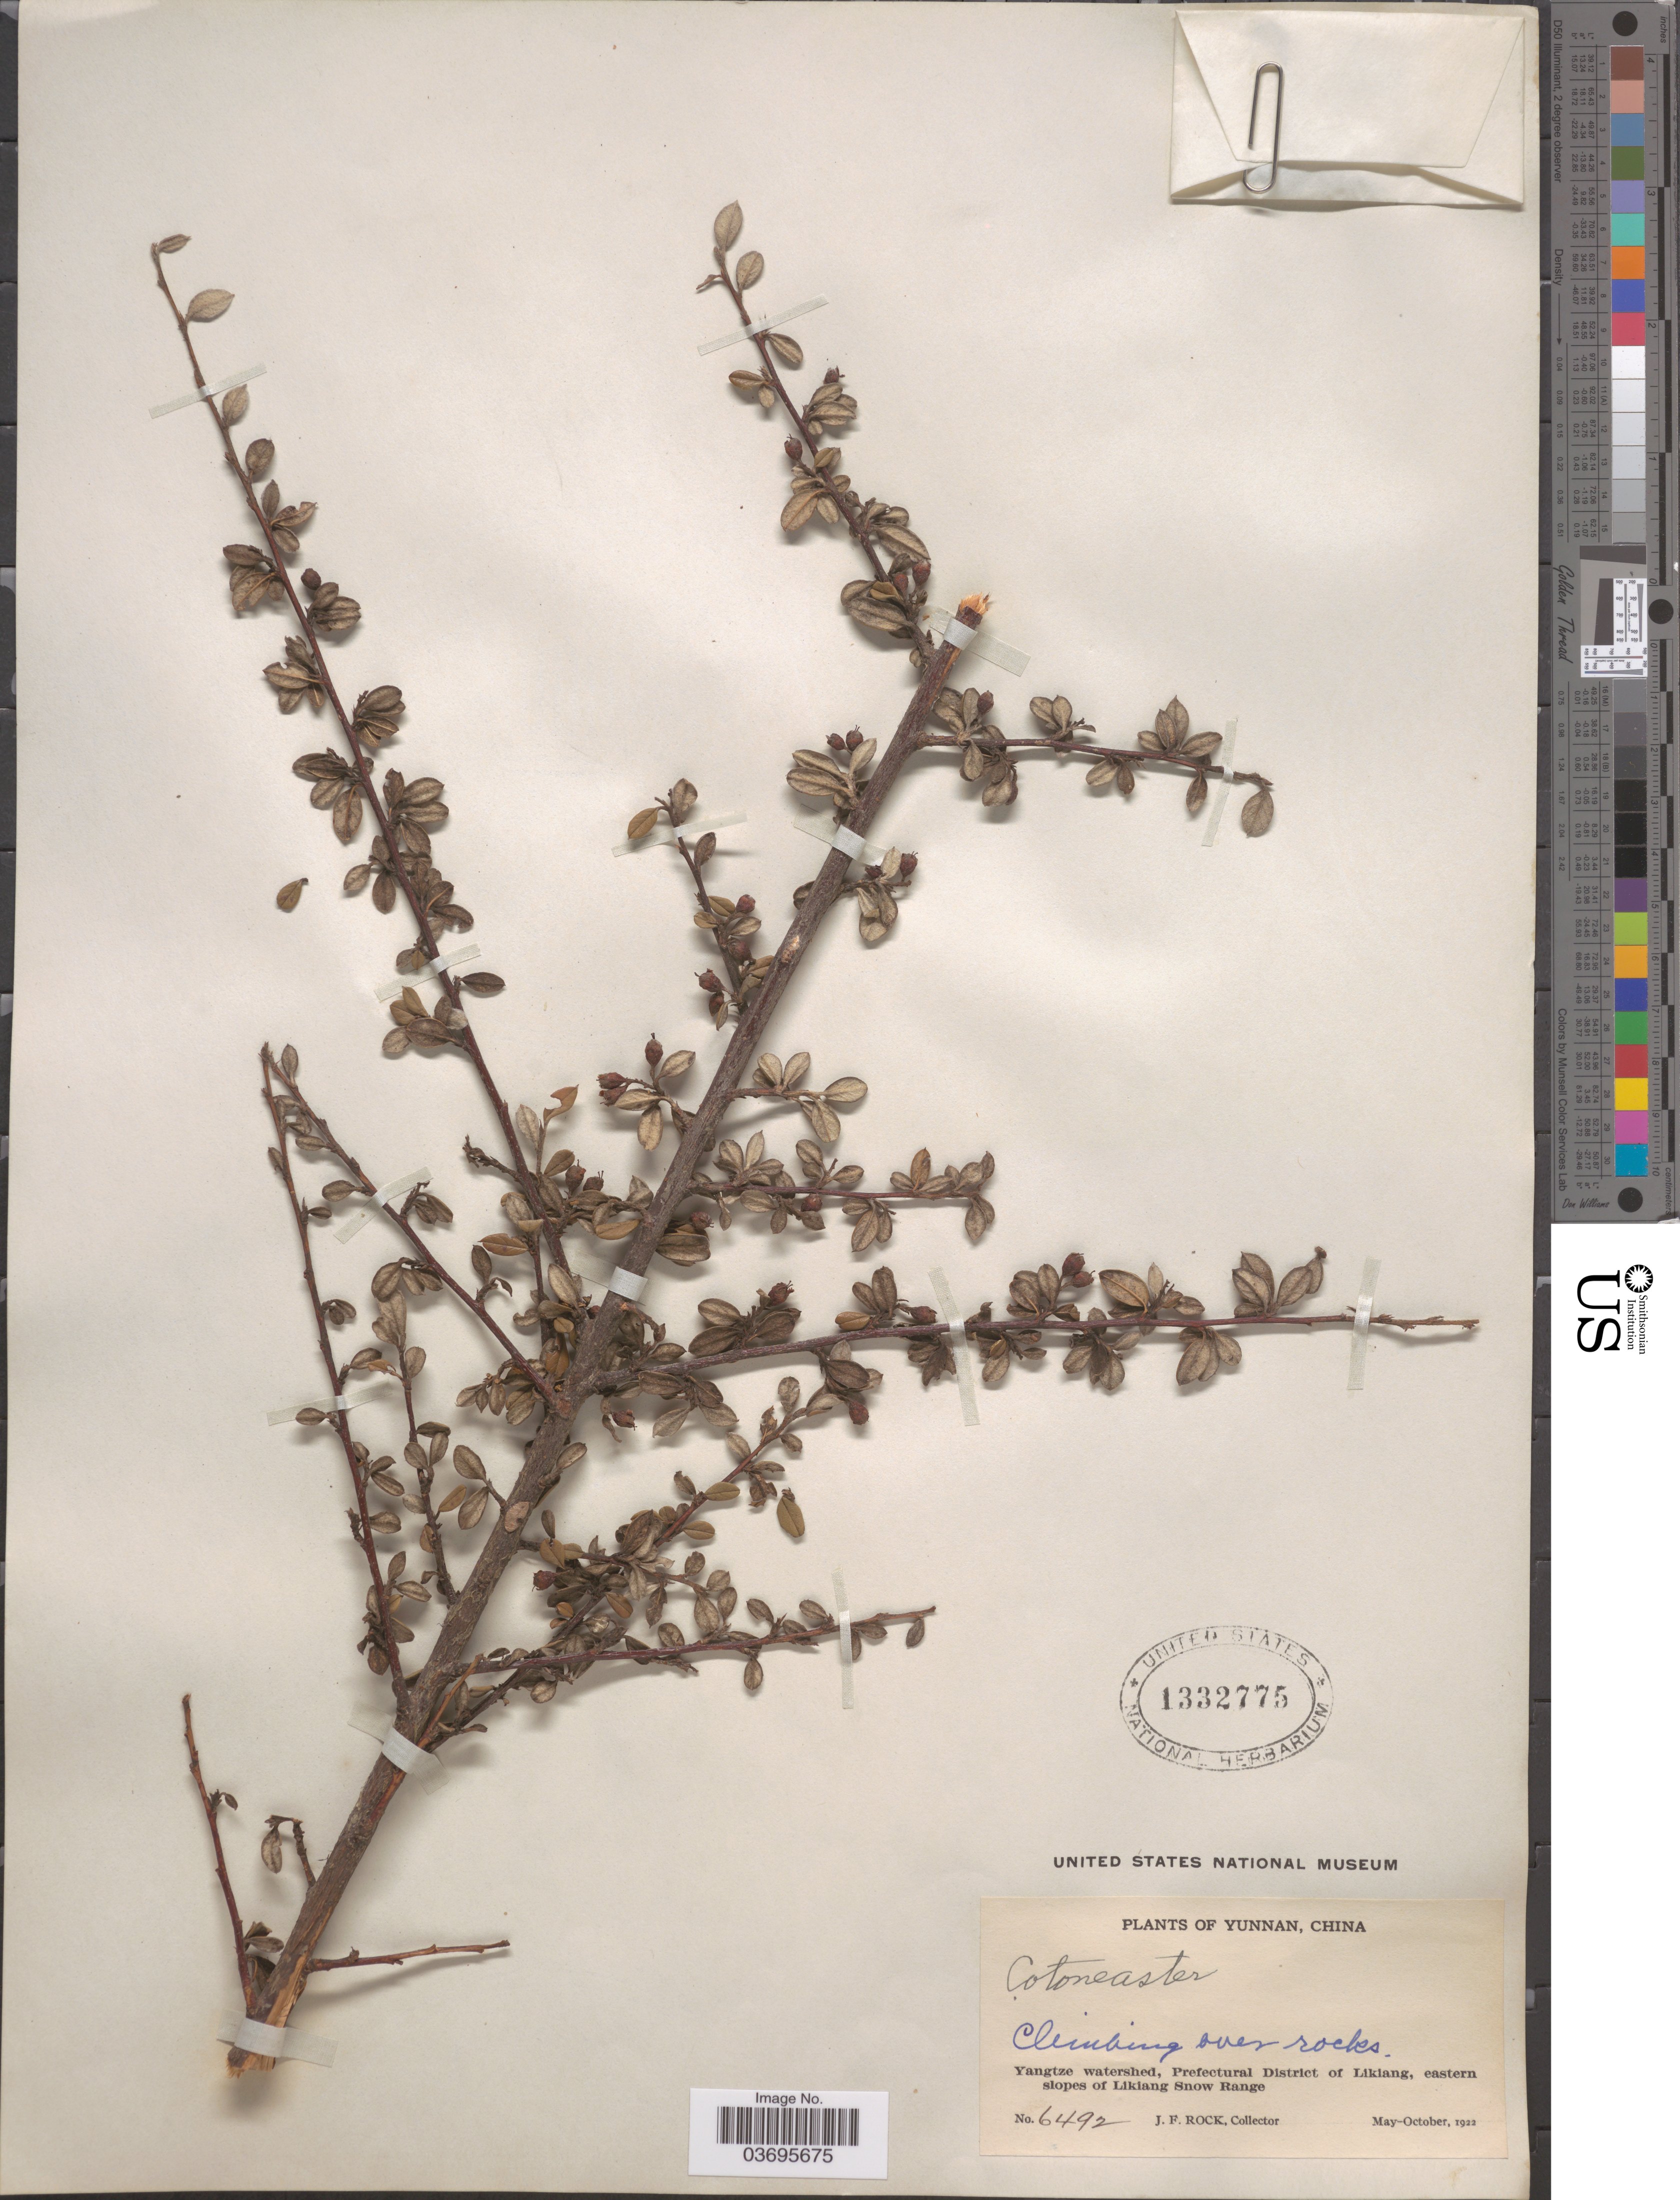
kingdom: Plantae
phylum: Tracheophyta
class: Magnoliopsida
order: Rosales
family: Rosaceae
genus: Cotoneaster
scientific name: Cotoneaster sp.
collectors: J. Rock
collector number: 6492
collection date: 1922-05/1922-10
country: China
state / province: Yunnan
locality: Yangtze watershed, Prefectural District of Likiang, eastern slopes of Likiang Snow Range.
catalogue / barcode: US 1332775